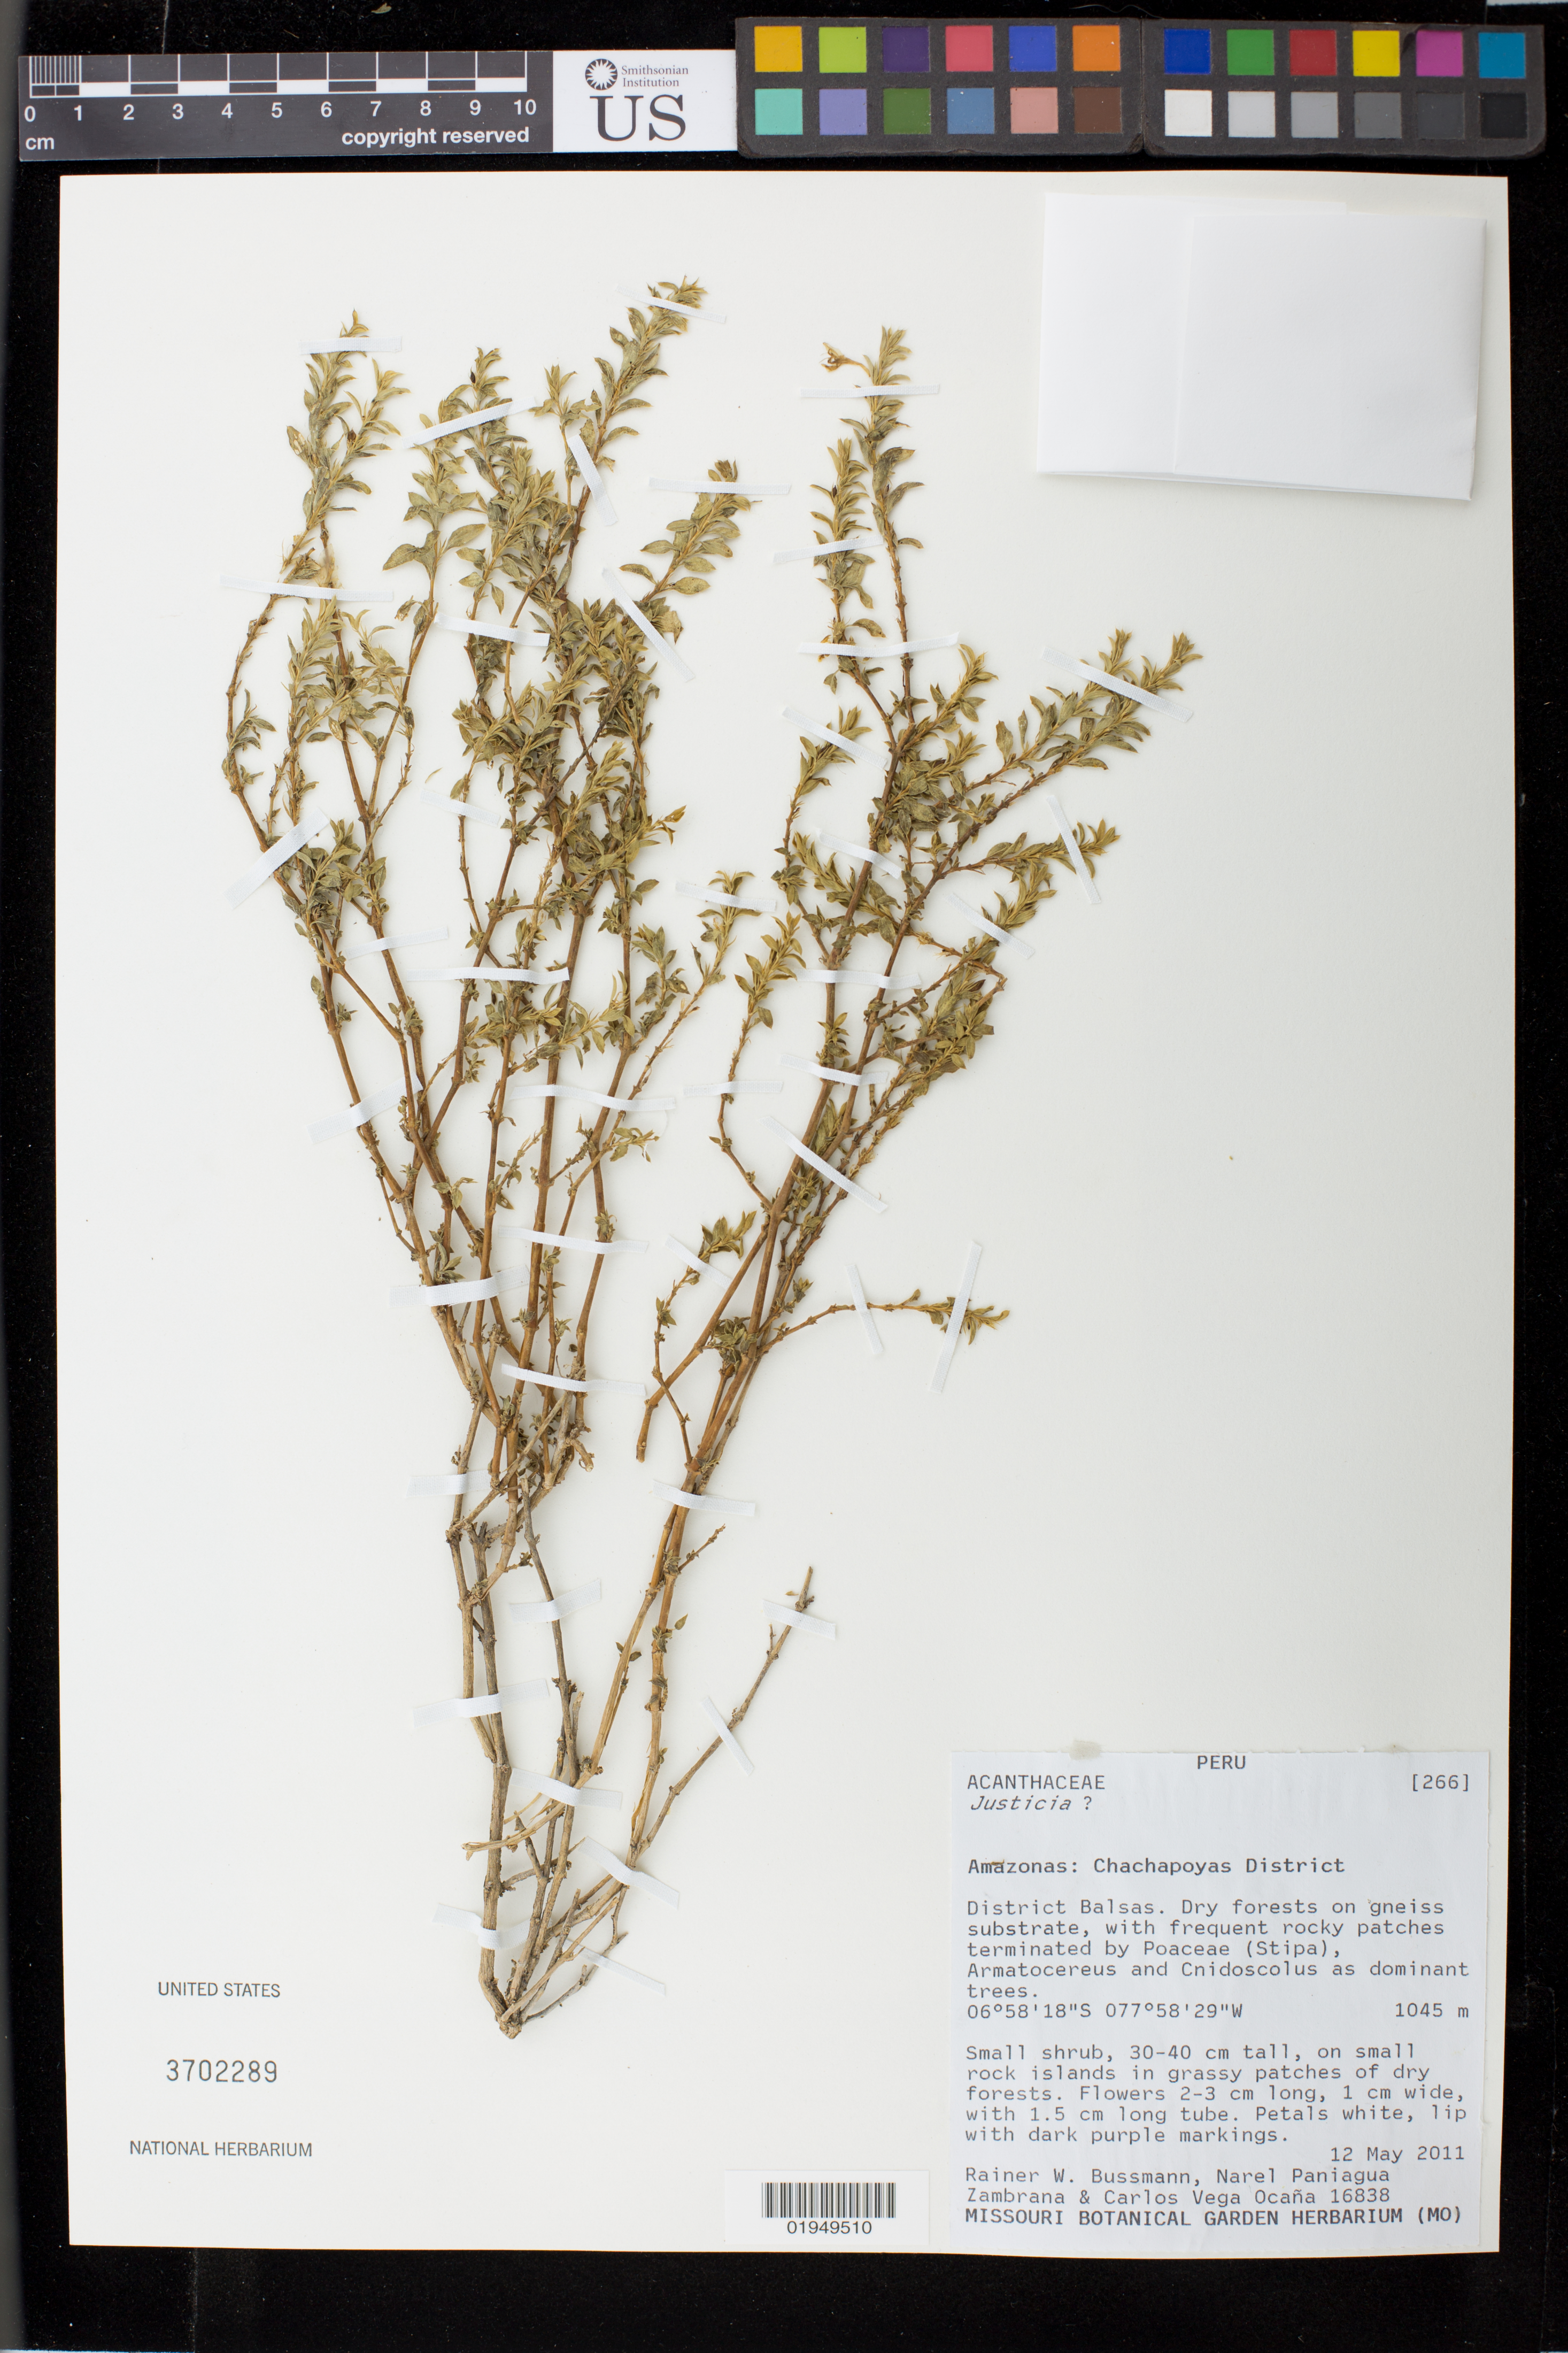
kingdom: Plantae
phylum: Tracheophyta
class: Magnoliopsida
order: Lamiales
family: Acanthaceae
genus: Justicia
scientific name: Justicia sp.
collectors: R. W. Bussmann, N. Paniagua Zambrana & C. Ocaña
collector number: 16838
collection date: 2011-05-12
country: Peru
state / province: Amazonas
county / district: Chachapoyas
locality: District Balsas.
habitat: Dry forests on gneiss substrate, with frequent rocky patches terminated by Poaceae (Stipa), Armatocereus and Cnidoscolus as dominant trees.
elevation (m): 1045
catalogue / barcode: US 3702289